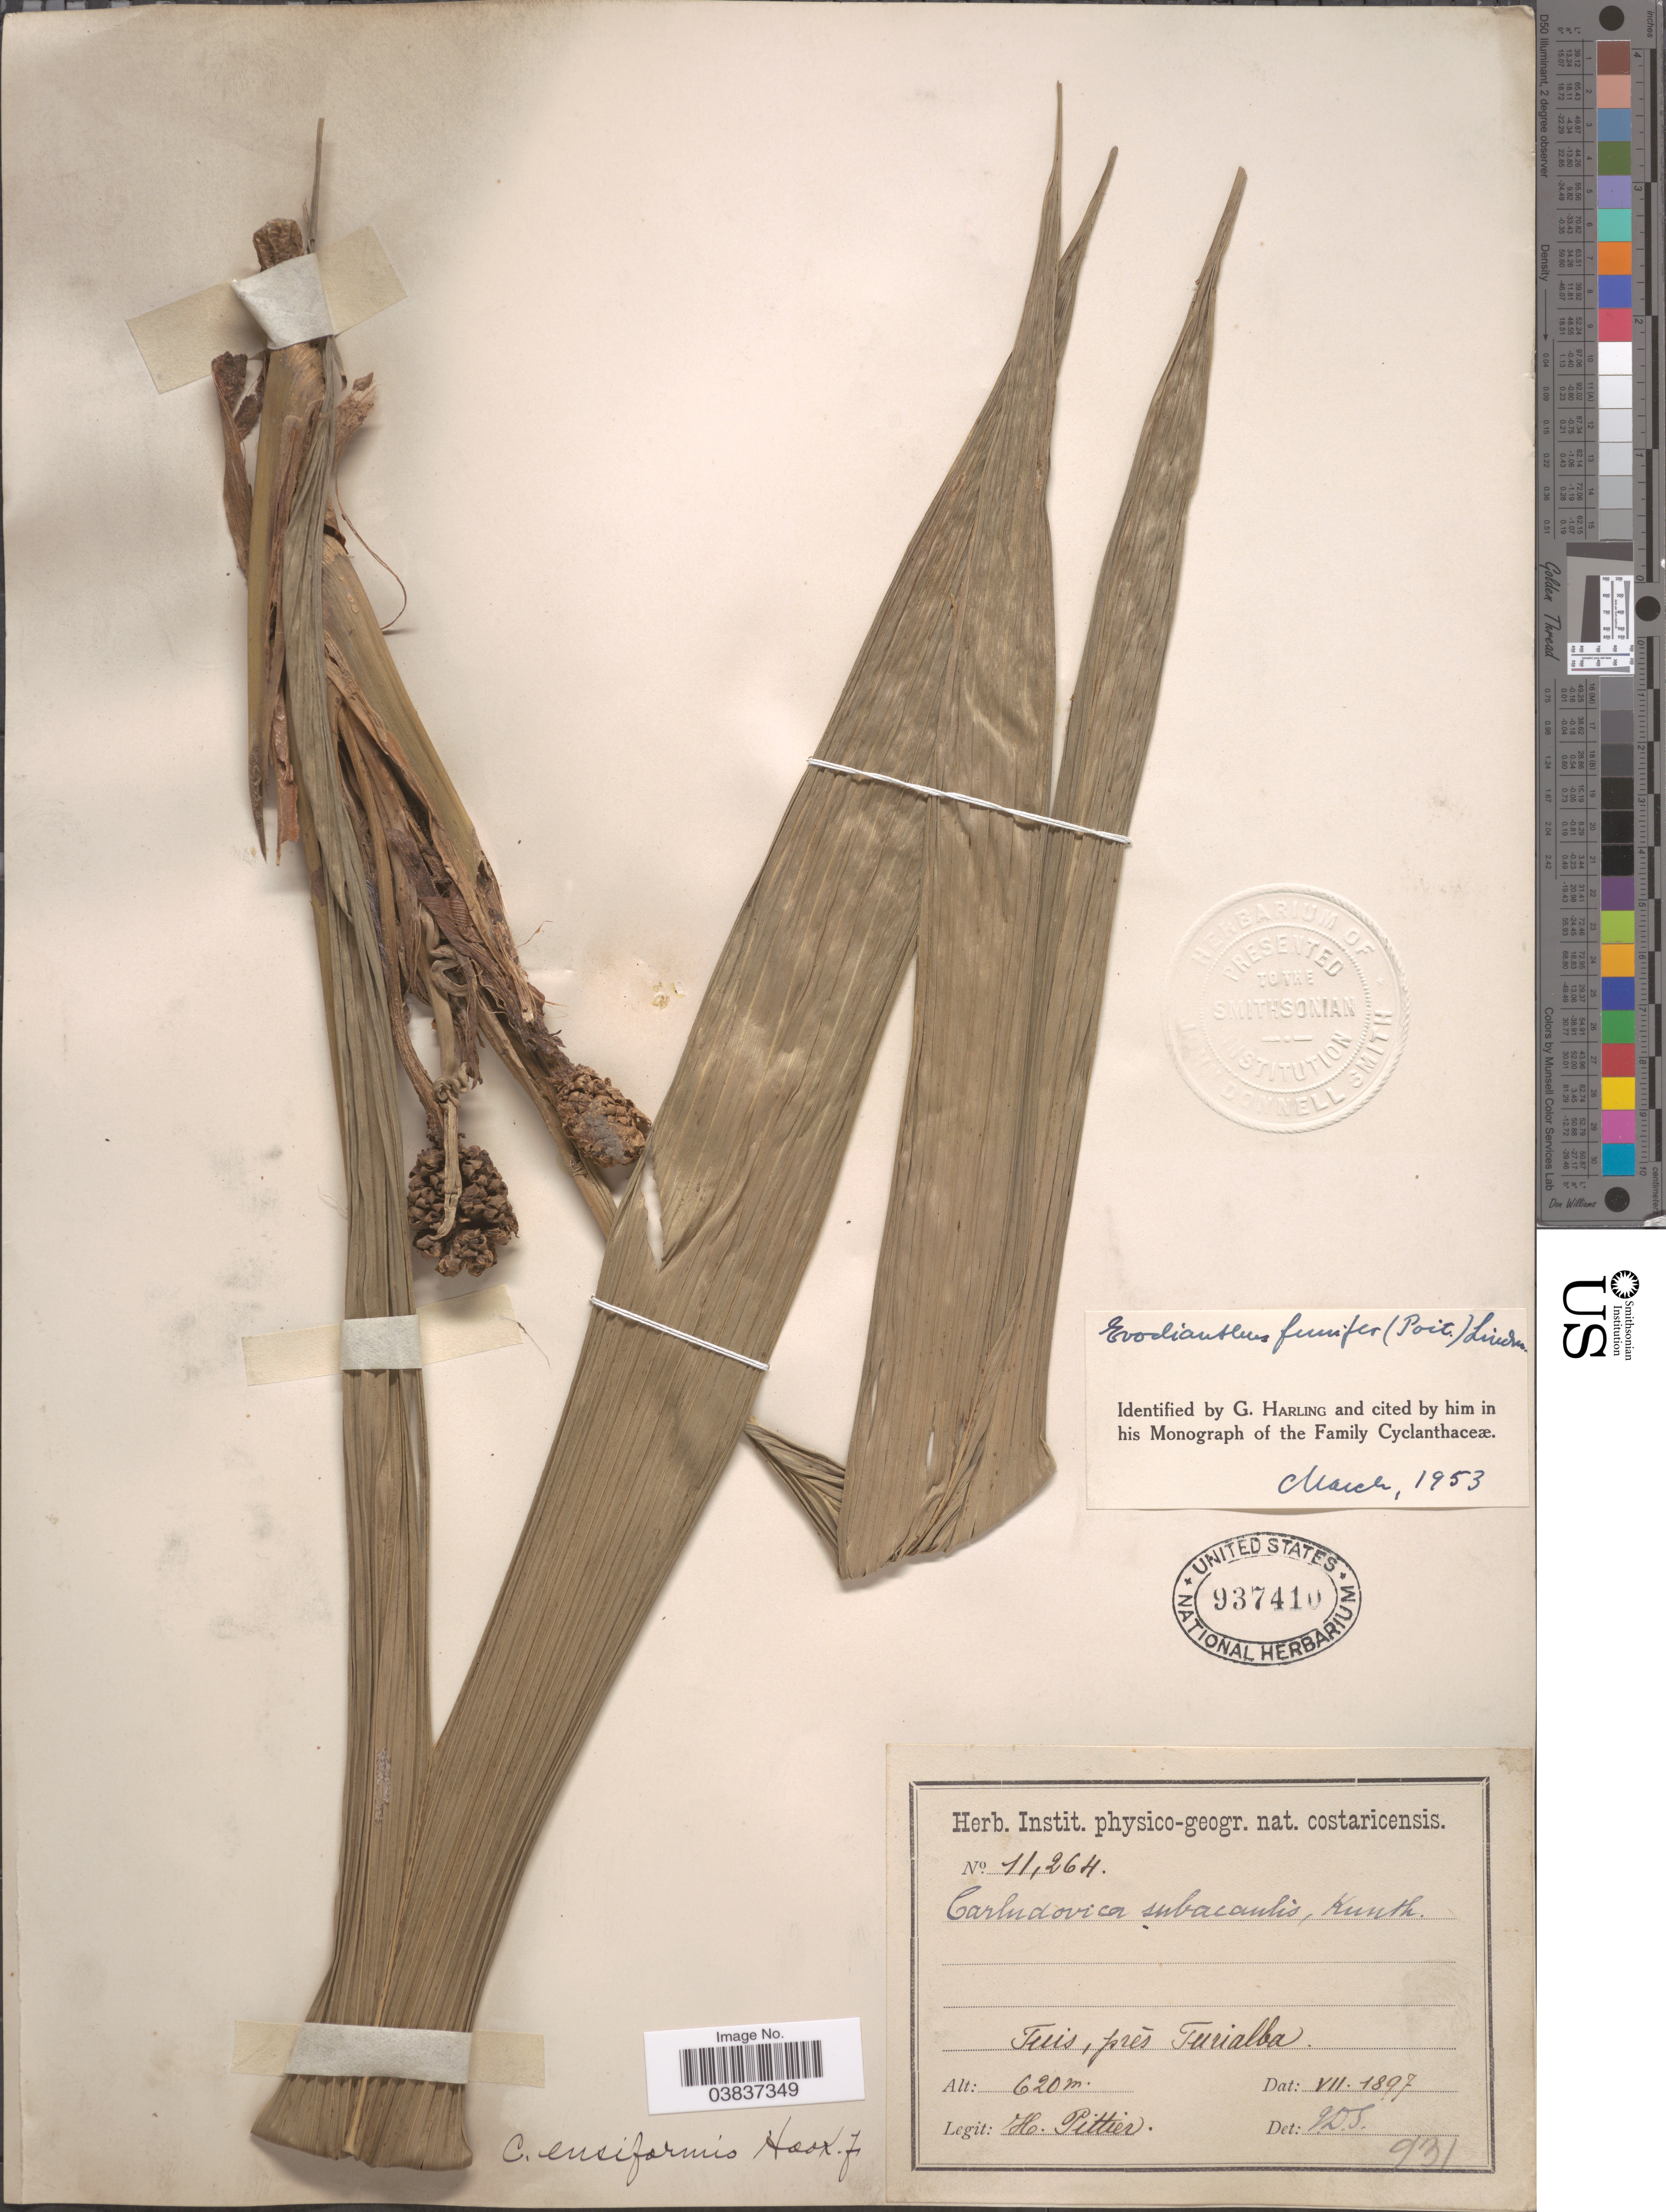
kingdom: Plantae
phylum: Tracheophyta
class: Liliopsida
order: Pandanales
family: Cyclanthaceae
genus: Evodianthus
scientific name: Evodianthus funifer subsp. funifer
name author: (Poit.) Lindm.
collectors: H. F. Pittier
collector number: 11264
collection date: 1897-07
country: Costa Rica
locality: Tuis, prés Turialba.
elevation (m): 620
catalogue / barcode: US 937410